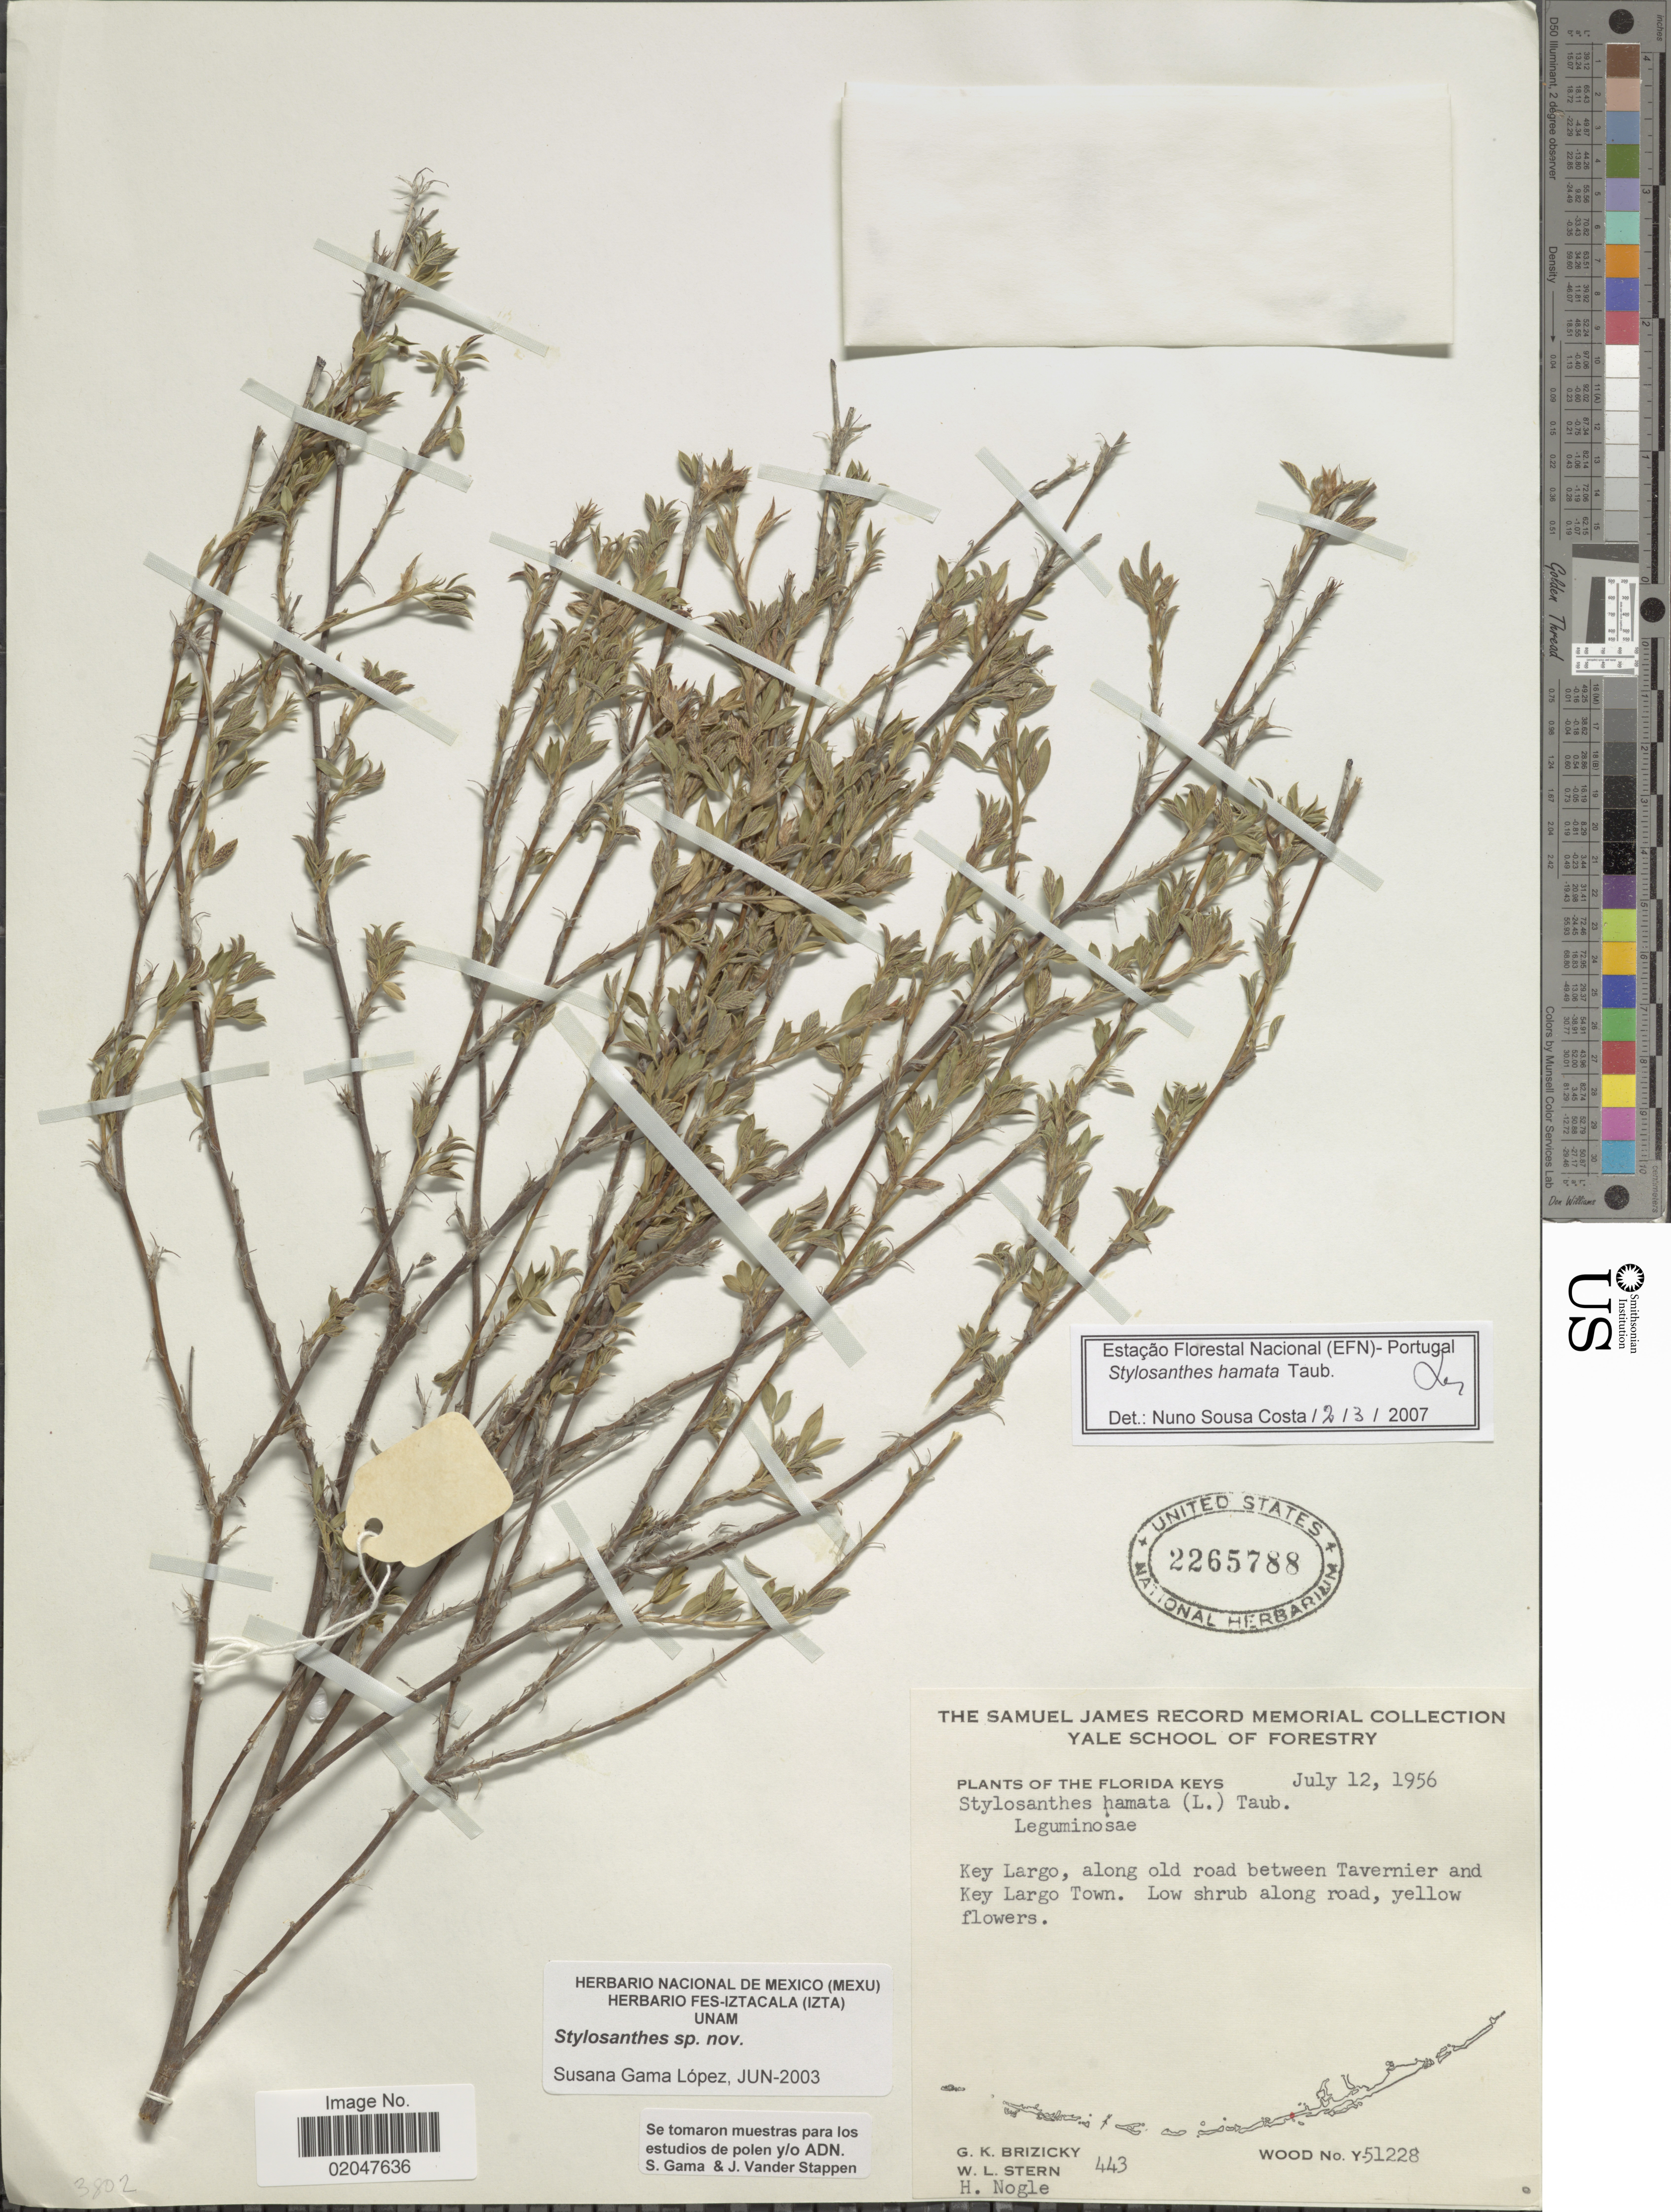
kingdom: Plantae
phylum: Tracheophyta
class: Magnoliopsida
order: Fabales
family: Fabaceae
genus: Stylosanthes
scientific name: Stylosanthes hamata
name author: (L.) Taub.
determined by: Sousa Costa, N. M., (EFN)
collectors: G. K. Brizicky, W. L. Stern, H. Nogle & Wood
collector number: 443/51228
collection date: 1956-07-12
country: United States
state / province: Florida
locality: Florida Keys, Key Largo, along old road between Tavernier and Key Largo Town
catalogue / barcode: US 2265788